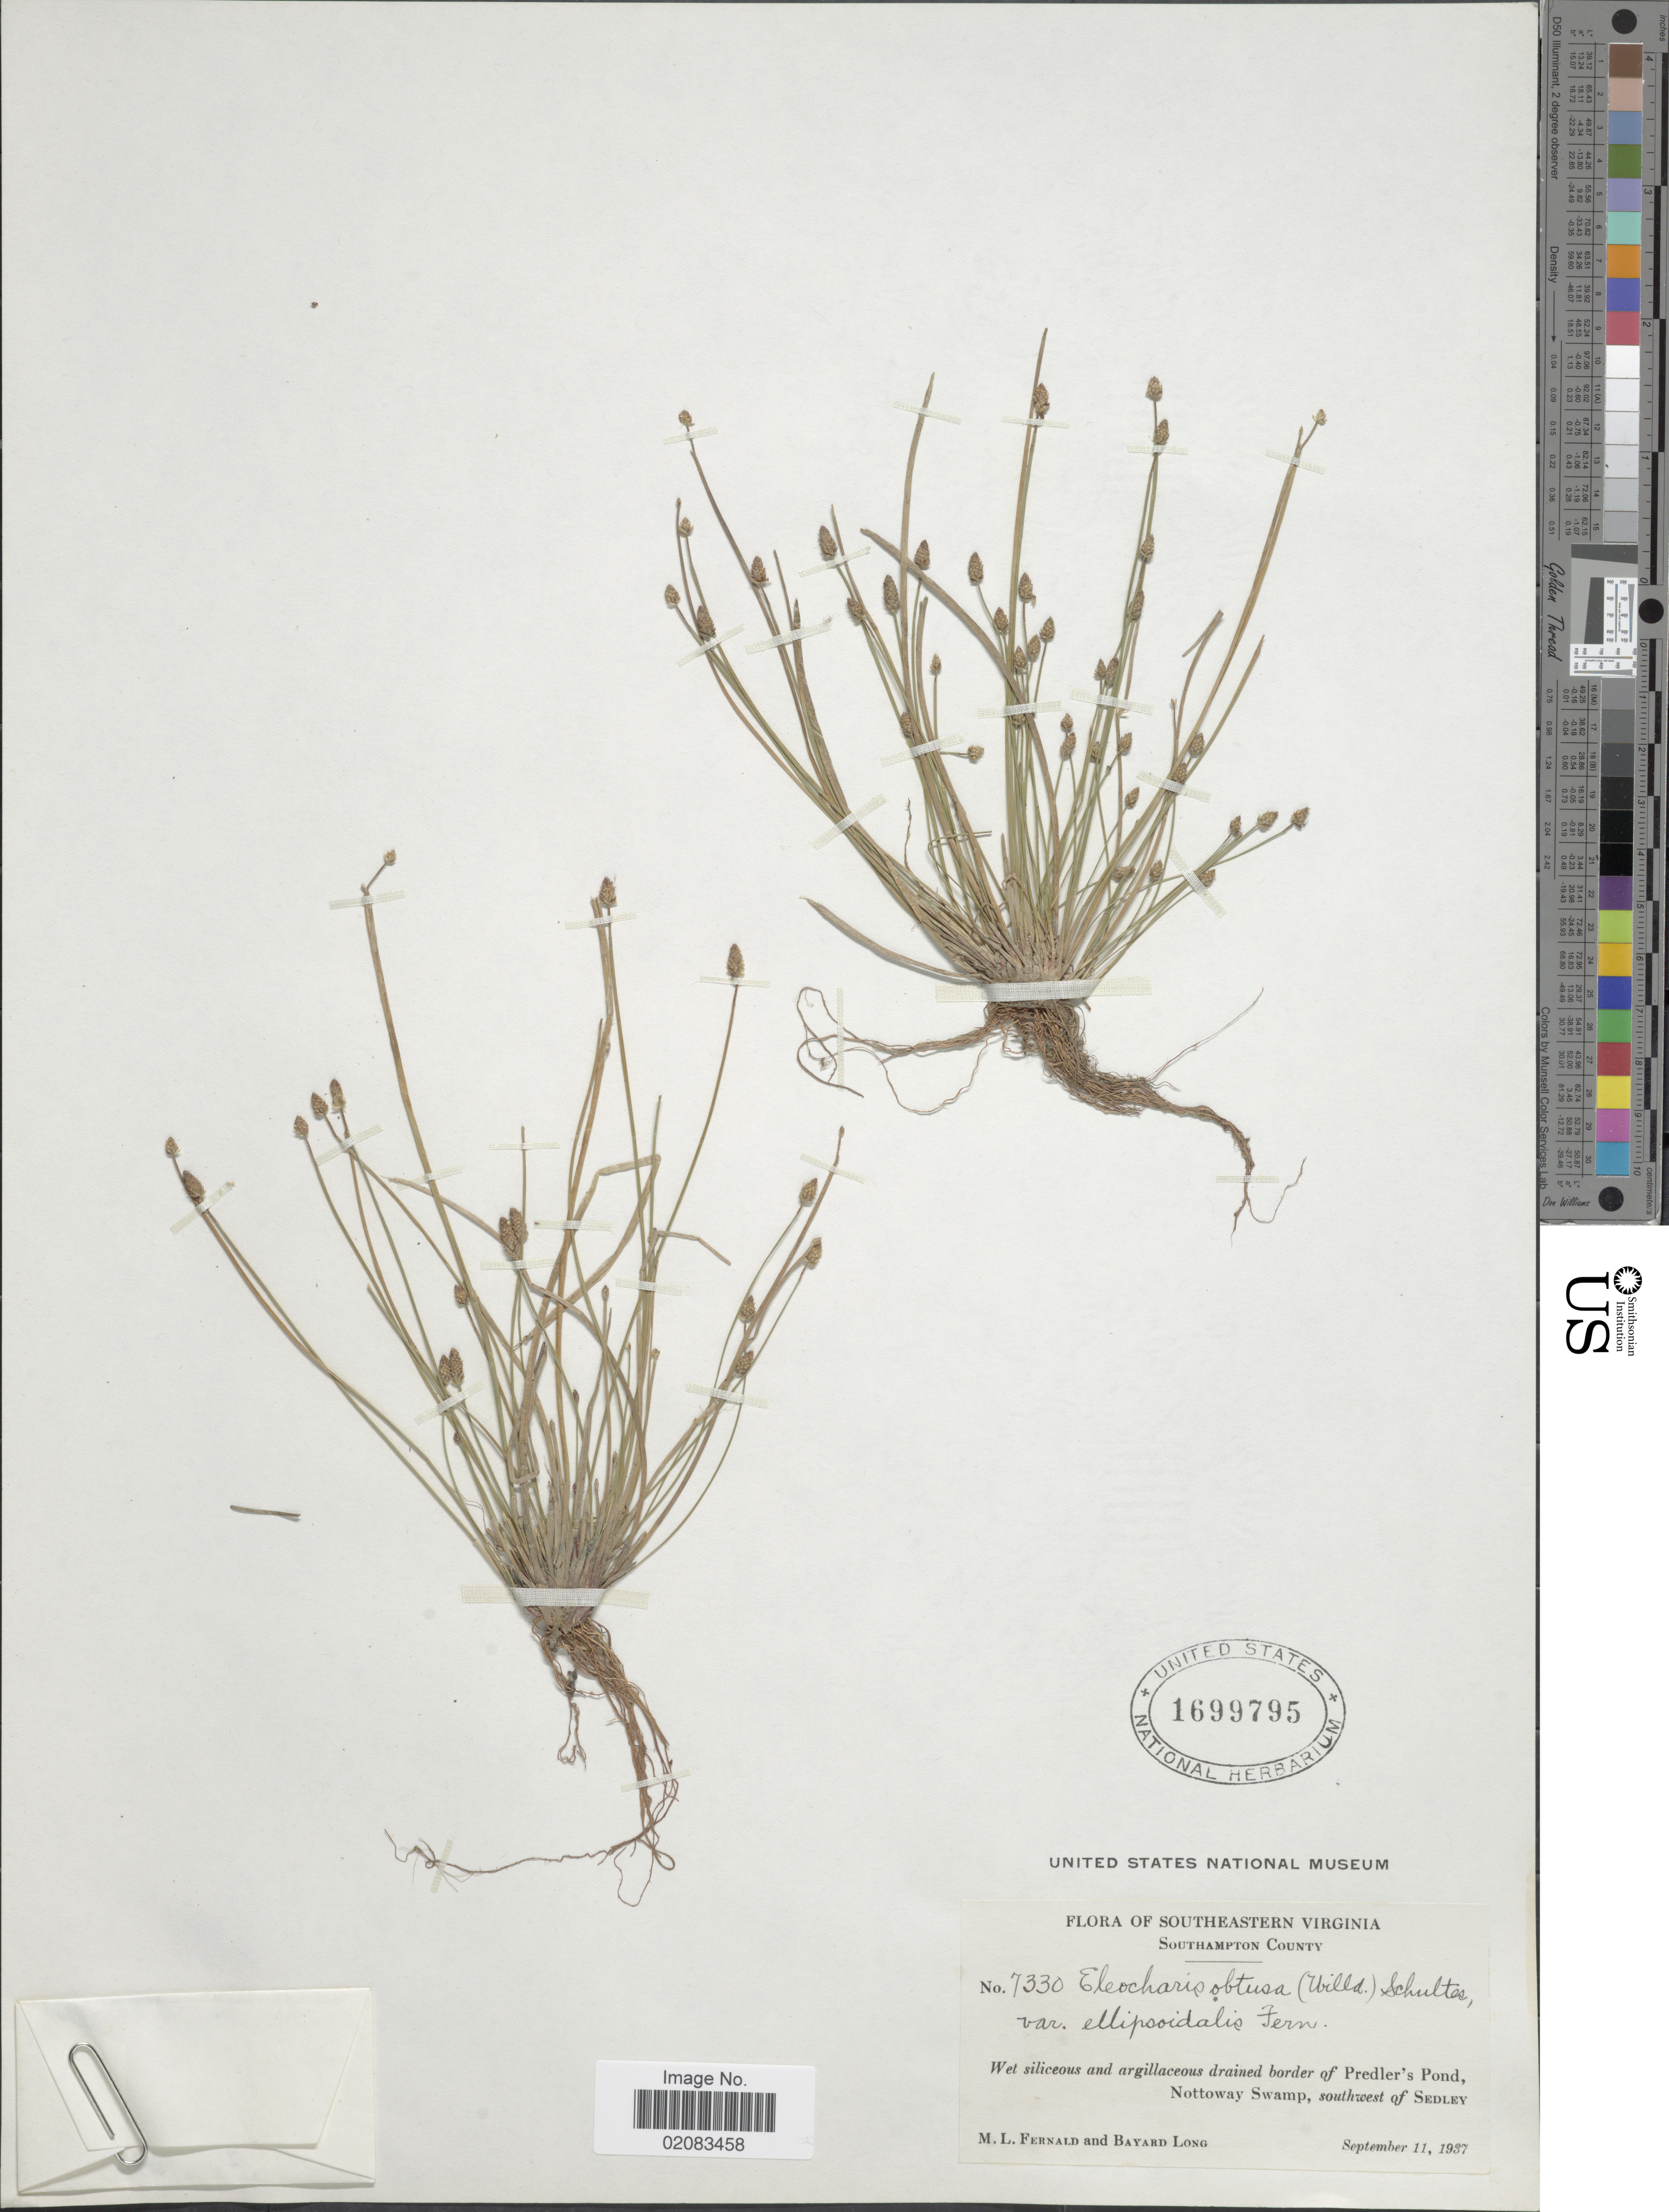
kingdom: Plantae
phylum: Tracheophyta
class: Liliopsida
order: Poales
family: Cyperaceae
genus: Eleocharis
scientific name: Eleocharis obtusa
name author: (Willd.) Schult.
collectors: M. L. Fernald & B. Long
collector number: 7330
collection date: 1937-09-11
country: United States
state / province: Virginia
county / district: Southampton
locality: Southeastern Virginia, Southapton, Wet siliceous and argillaceous drained border of Predler's Pond, Nottoway Swamp, southwest of Sedley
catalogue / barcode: US 1699795